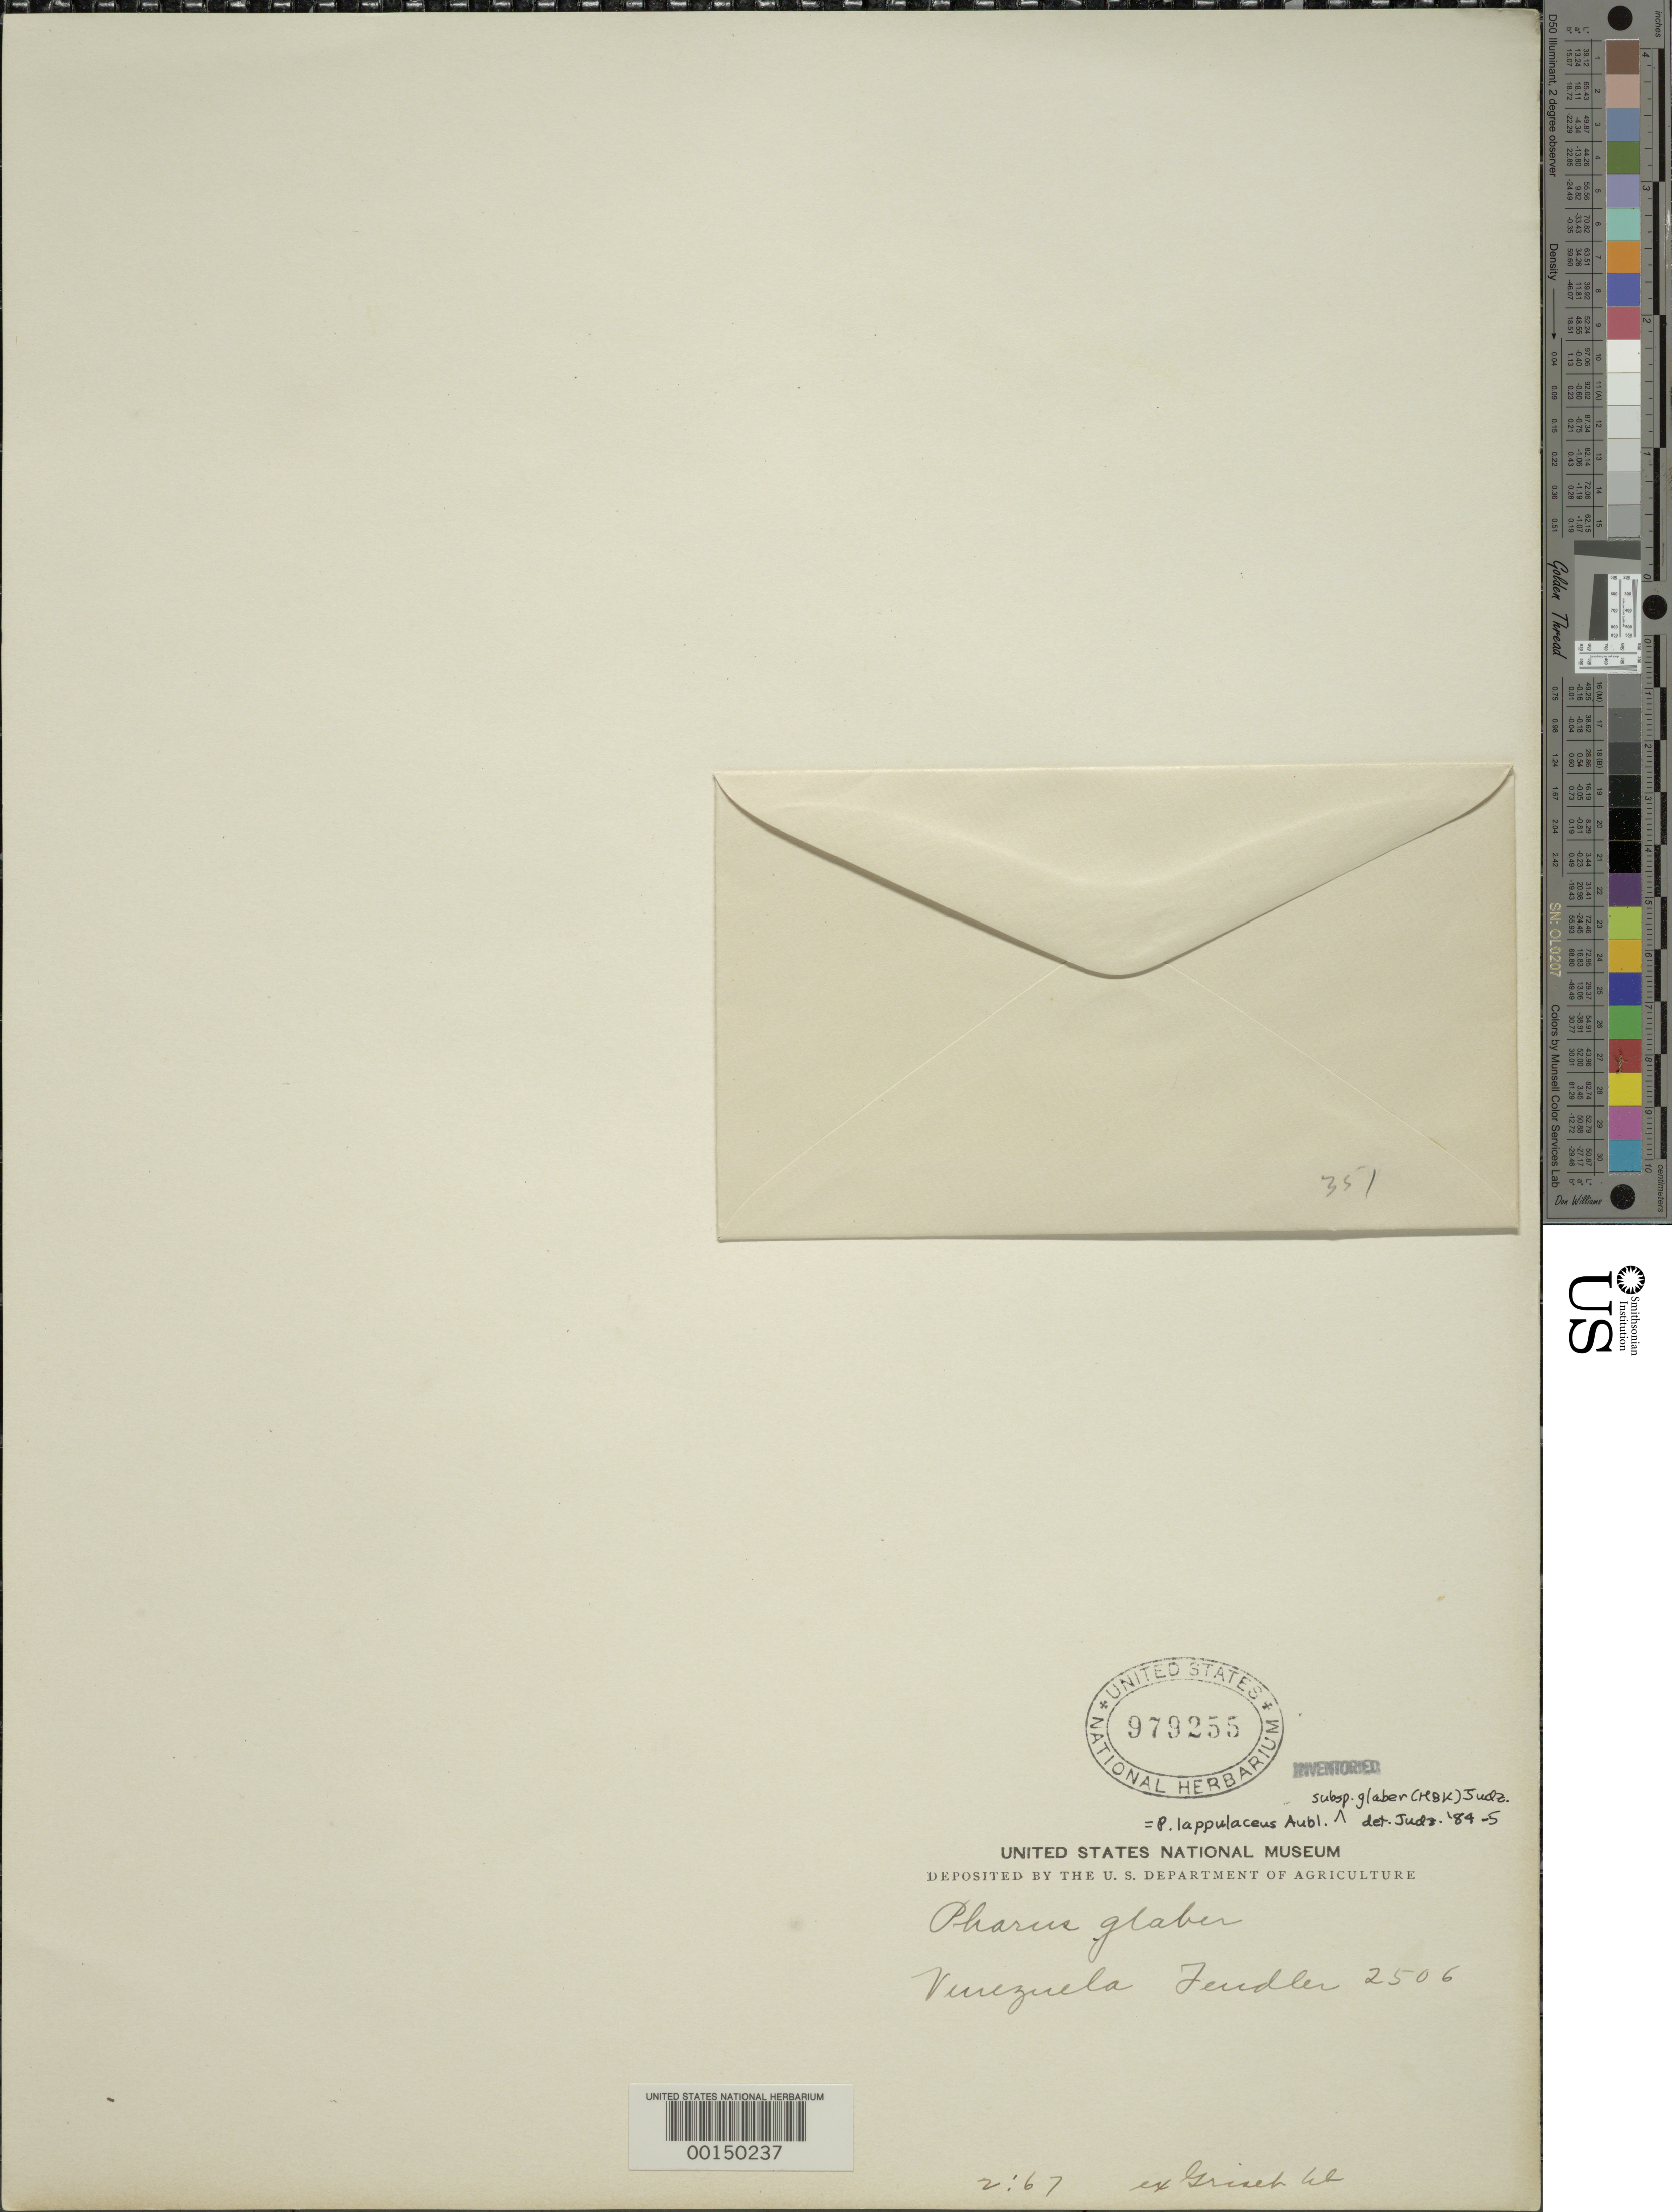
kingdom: Plantae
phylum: Tracheophyta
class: Liliopsida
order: Poales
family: Poaceae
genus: Pharus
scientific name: Pharus lappulaceus subsp. glaber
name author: (Kunth) Judz.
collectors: A. Fendler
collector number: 2506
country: Venezuela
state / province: Mérida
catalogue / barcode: US 979255